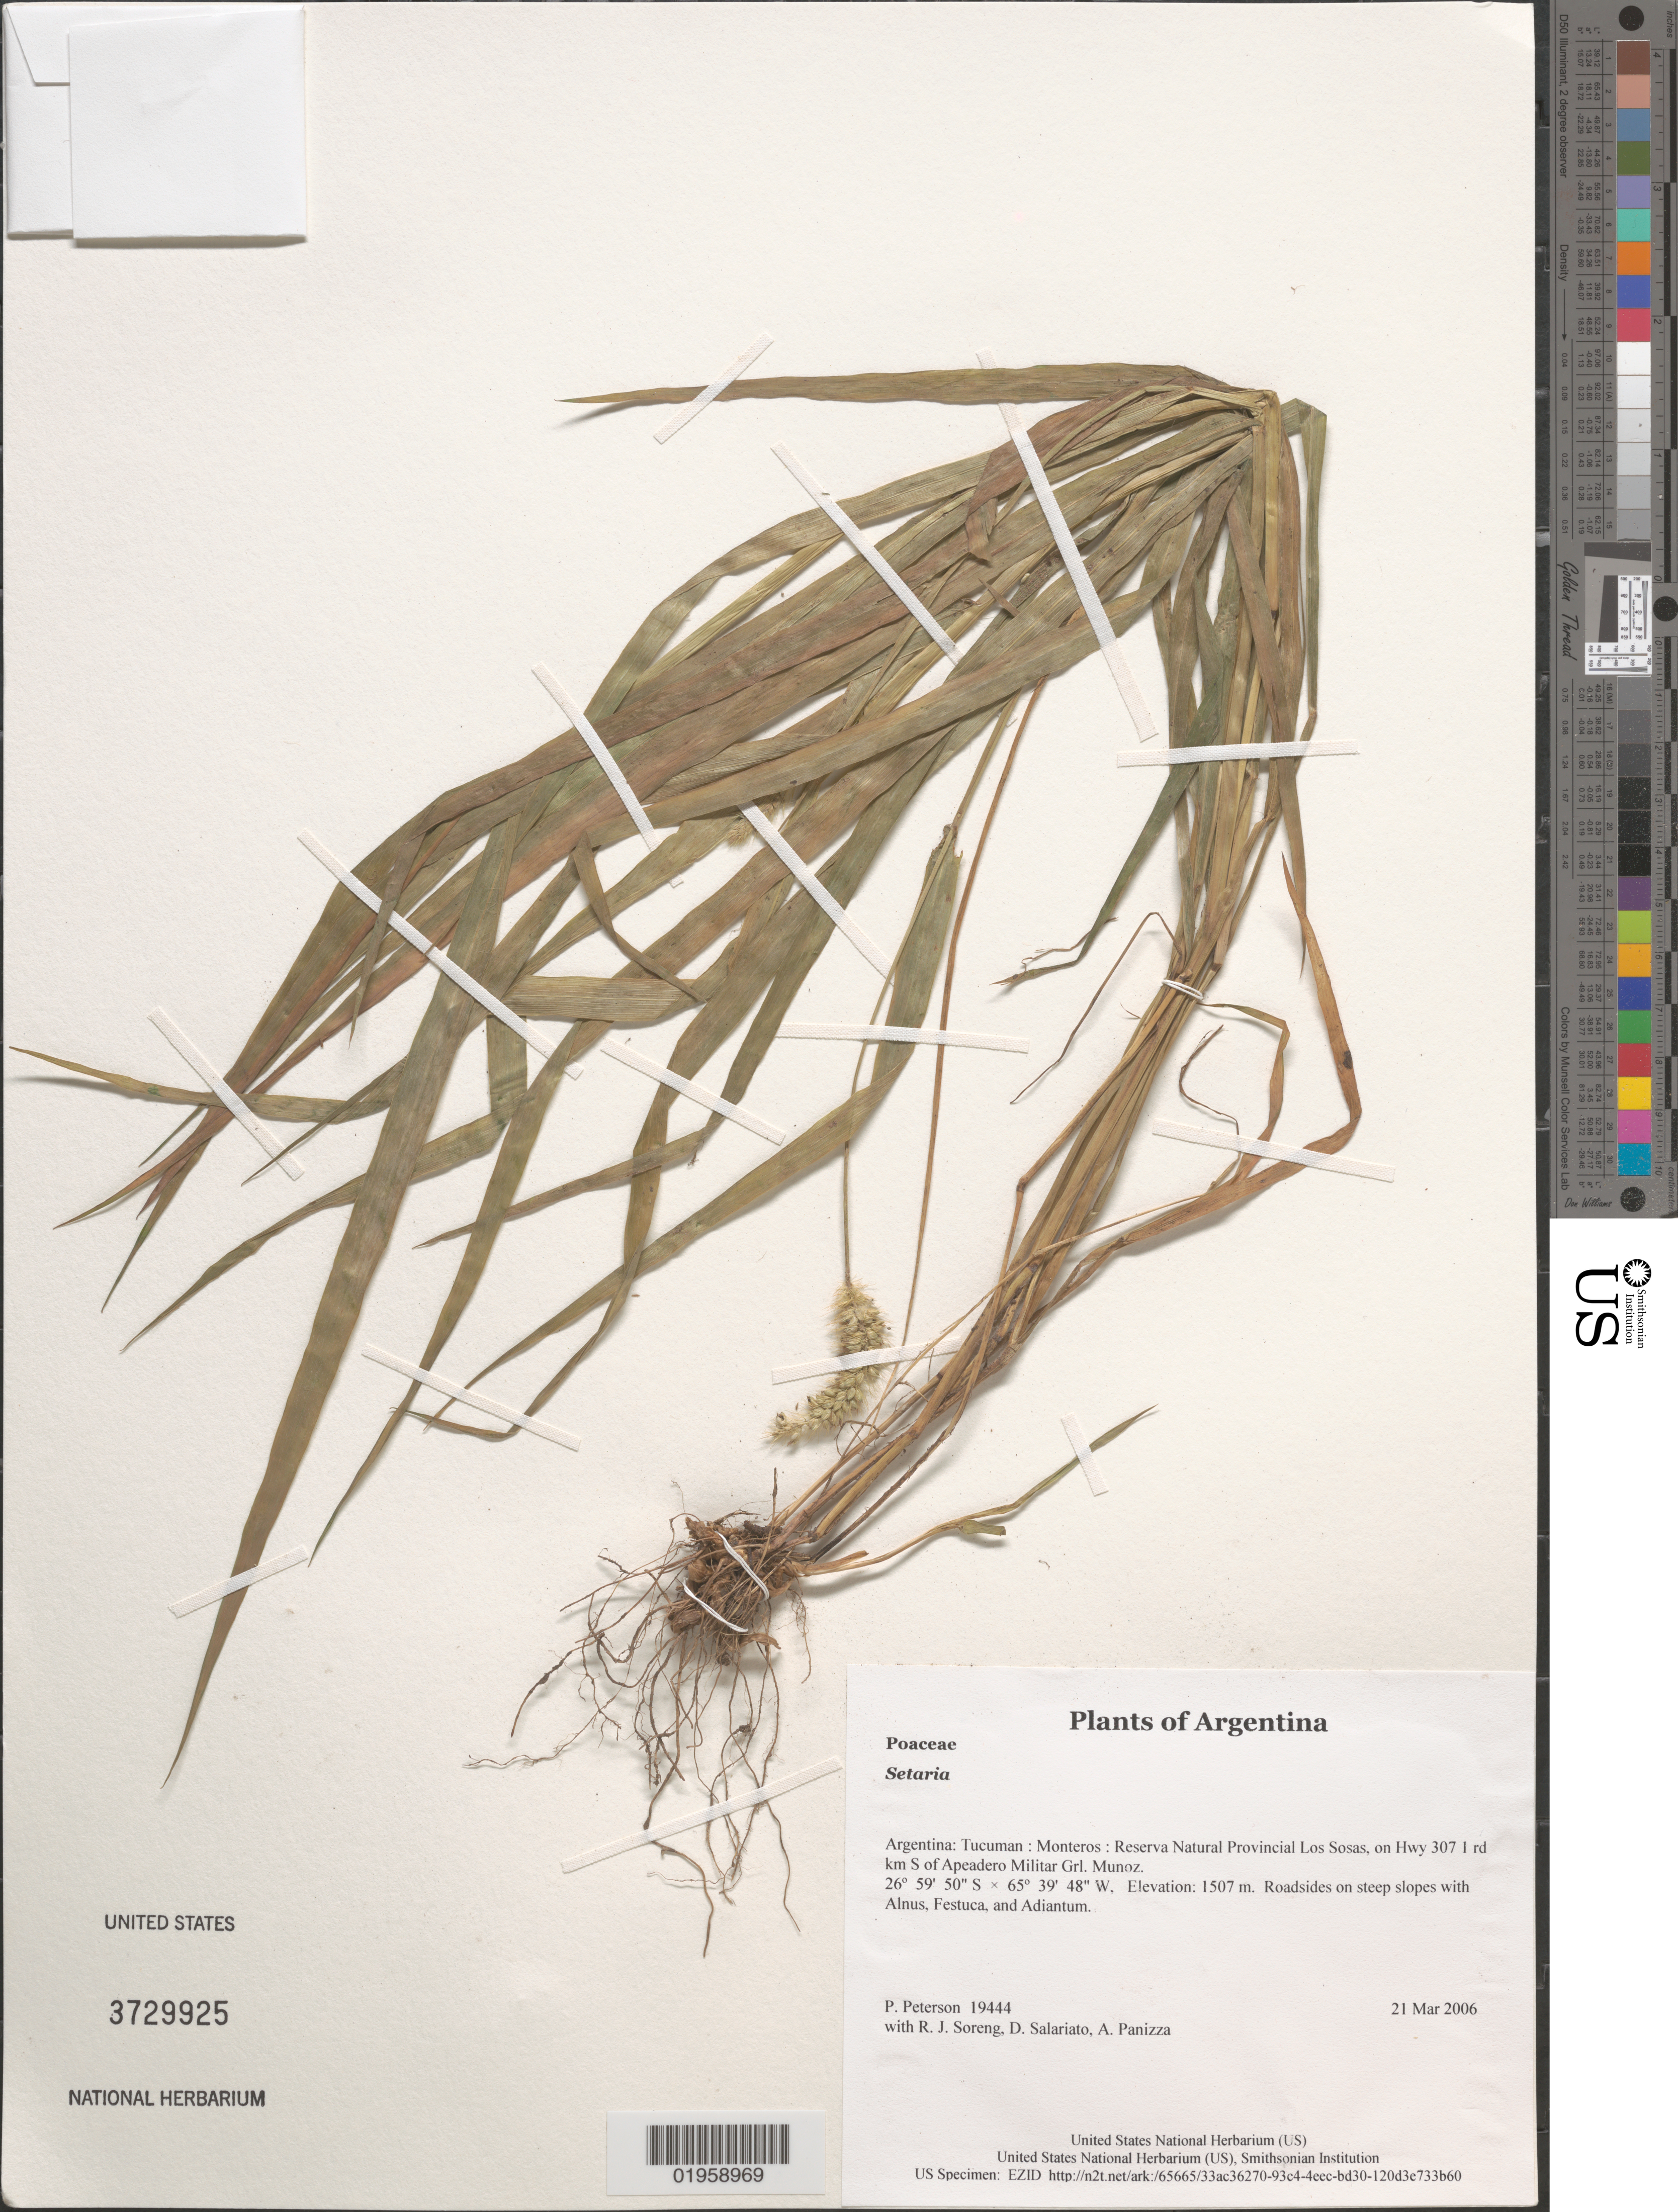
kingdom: Plantae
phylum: Tracheophyta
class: Liliopsida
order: Poales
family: Poaceae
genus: Setaria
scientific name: Setaria sp.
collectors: P. M. Peterson, R. J. Soreng, D. Salariato & A. Panizza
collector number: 19444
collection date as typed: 21 Mar 2006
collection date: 2006-03-21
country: Argentina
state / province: Tucuman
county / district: Monteros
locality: Reserva Natural Provincial Los Sosas, on Hwy 307 1 rd km S of Apeadero Militar Grl. Munoz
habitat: Roadsides on steep slopes with Alnus, Festuca, and Adiantum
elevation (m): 1507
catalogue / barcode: US 3729925